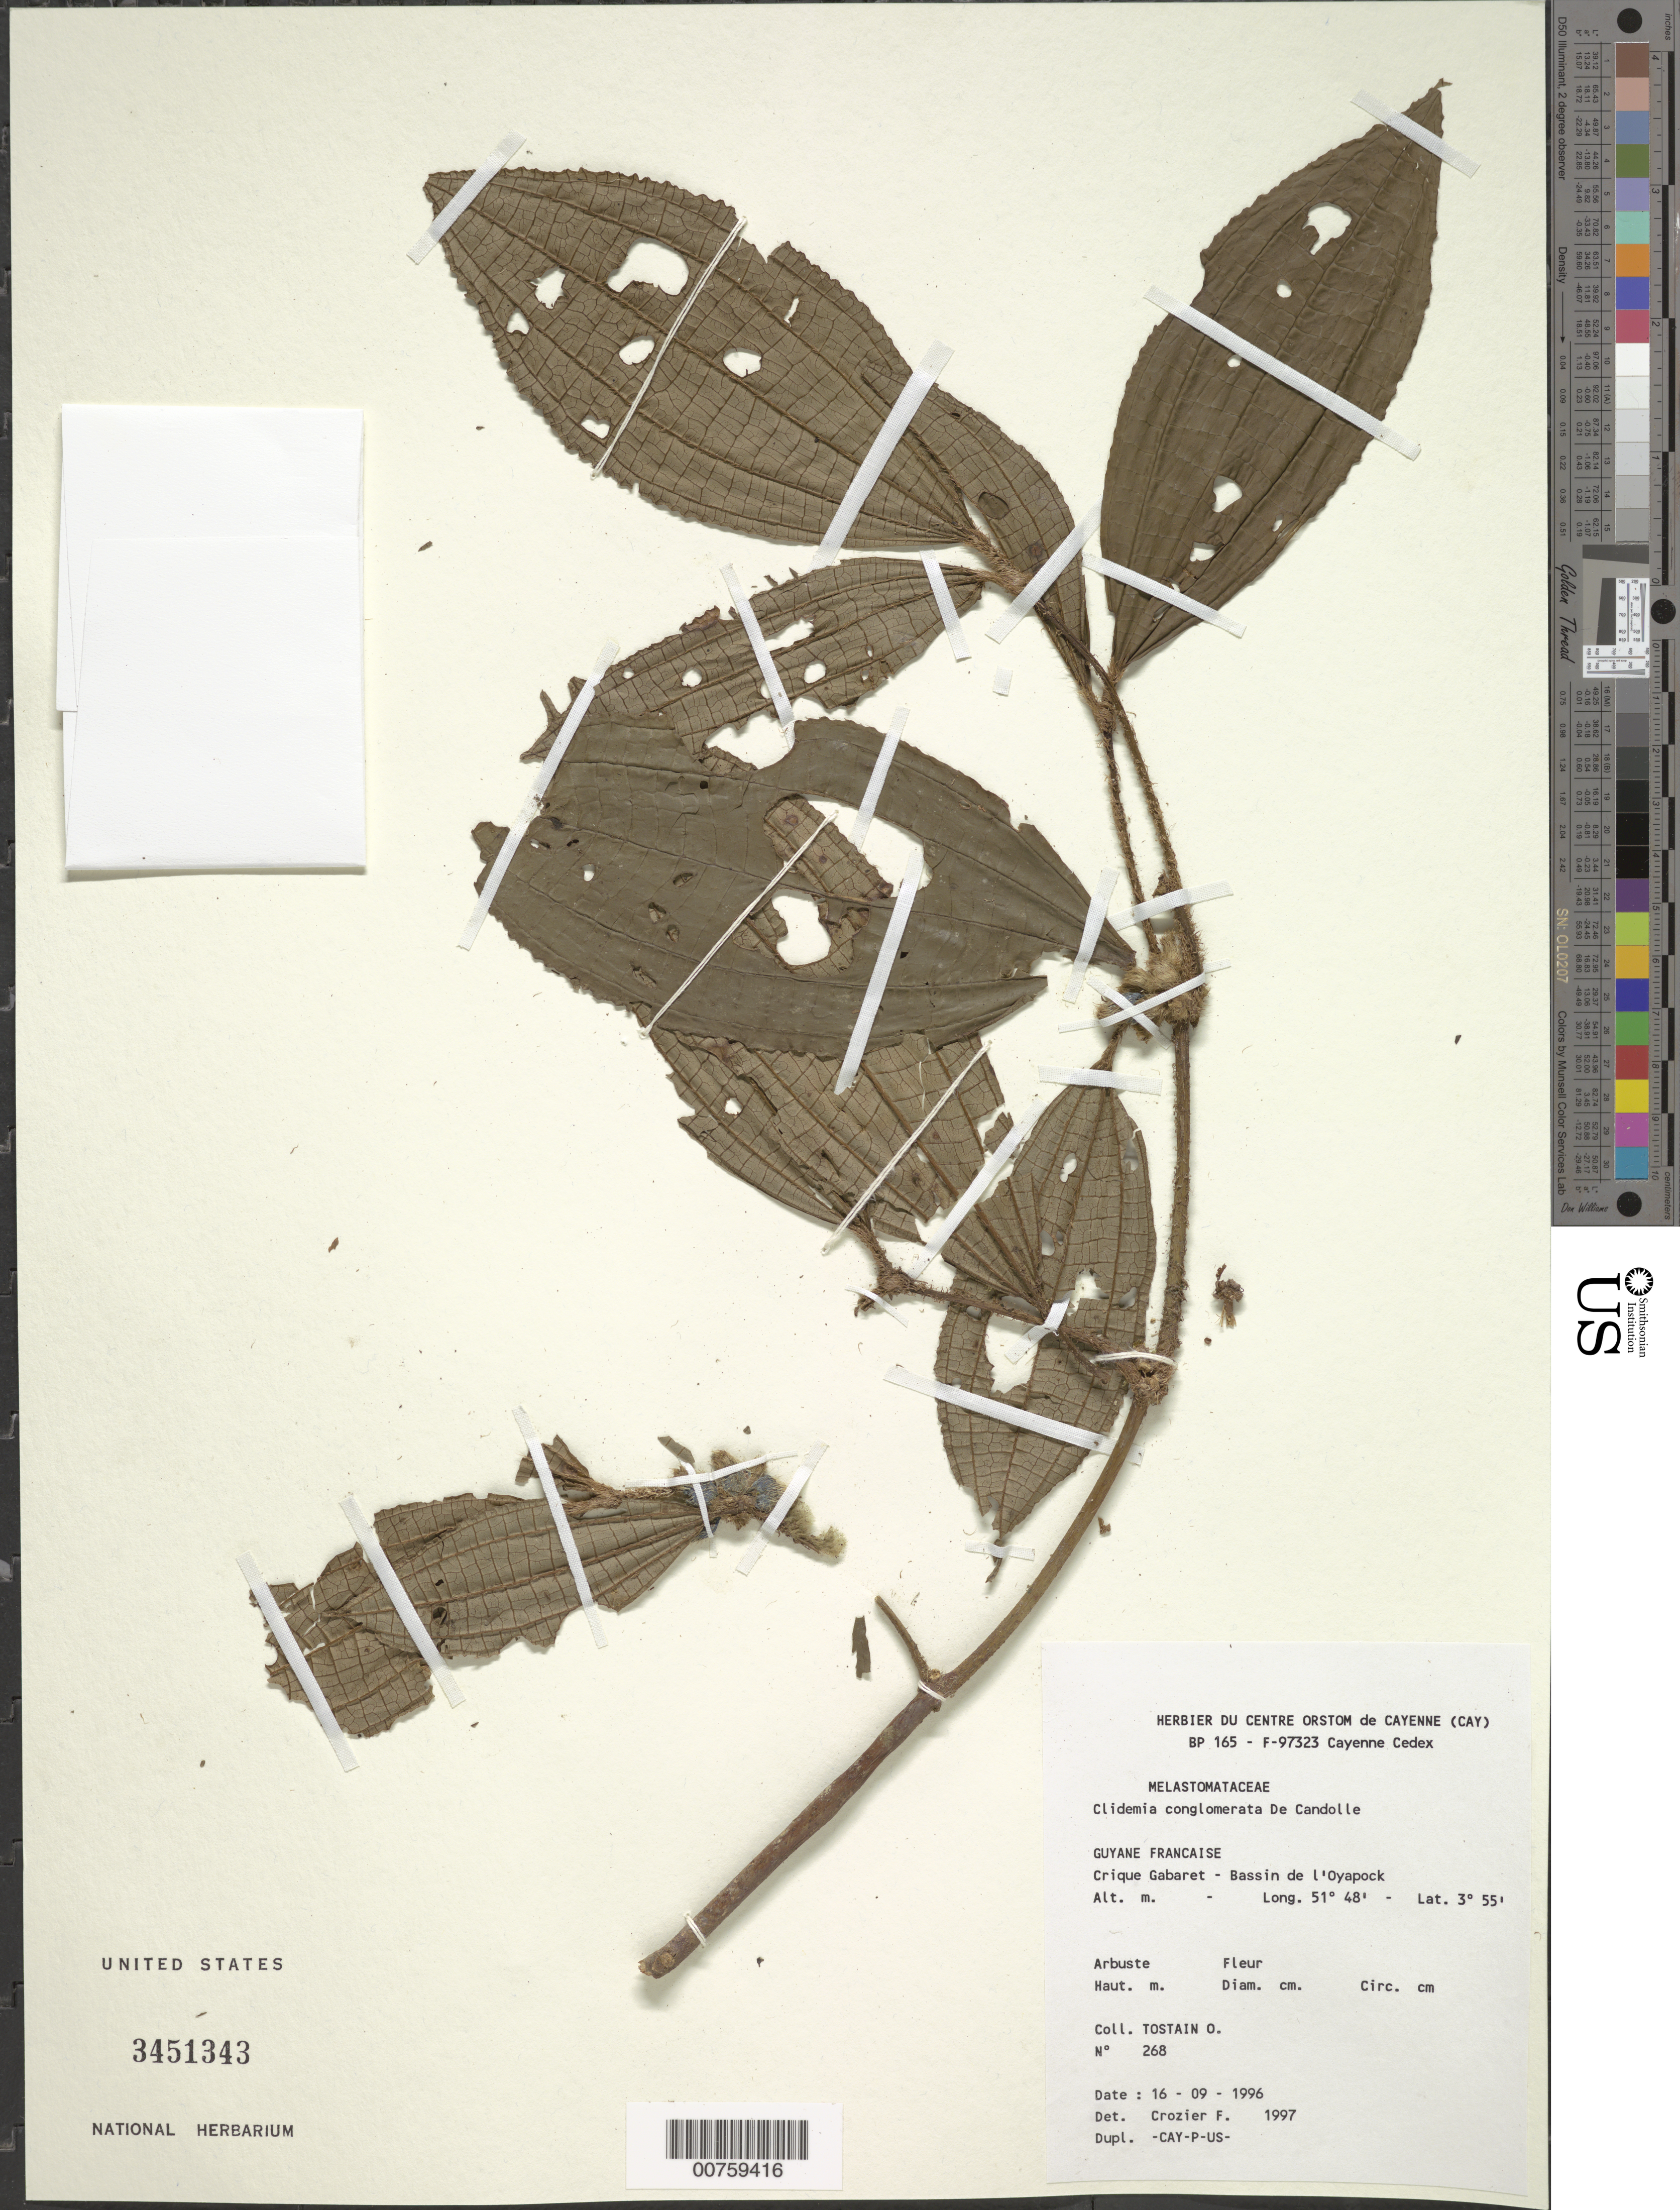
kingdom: Plantae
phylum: Tracheophyta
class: Magnoliopsida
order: Myrtales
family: Melastomataceae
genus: Clidemia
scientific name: Clidemia conglomerata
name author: DC.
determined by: Michelangeli, F. A.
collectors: O. Tostain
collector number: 268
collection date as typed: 16-Sep-96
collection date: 1996-09-16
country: French Guiana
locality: Crique Gabaret, Bassin de l'Oyapock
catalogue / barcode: US 3451343